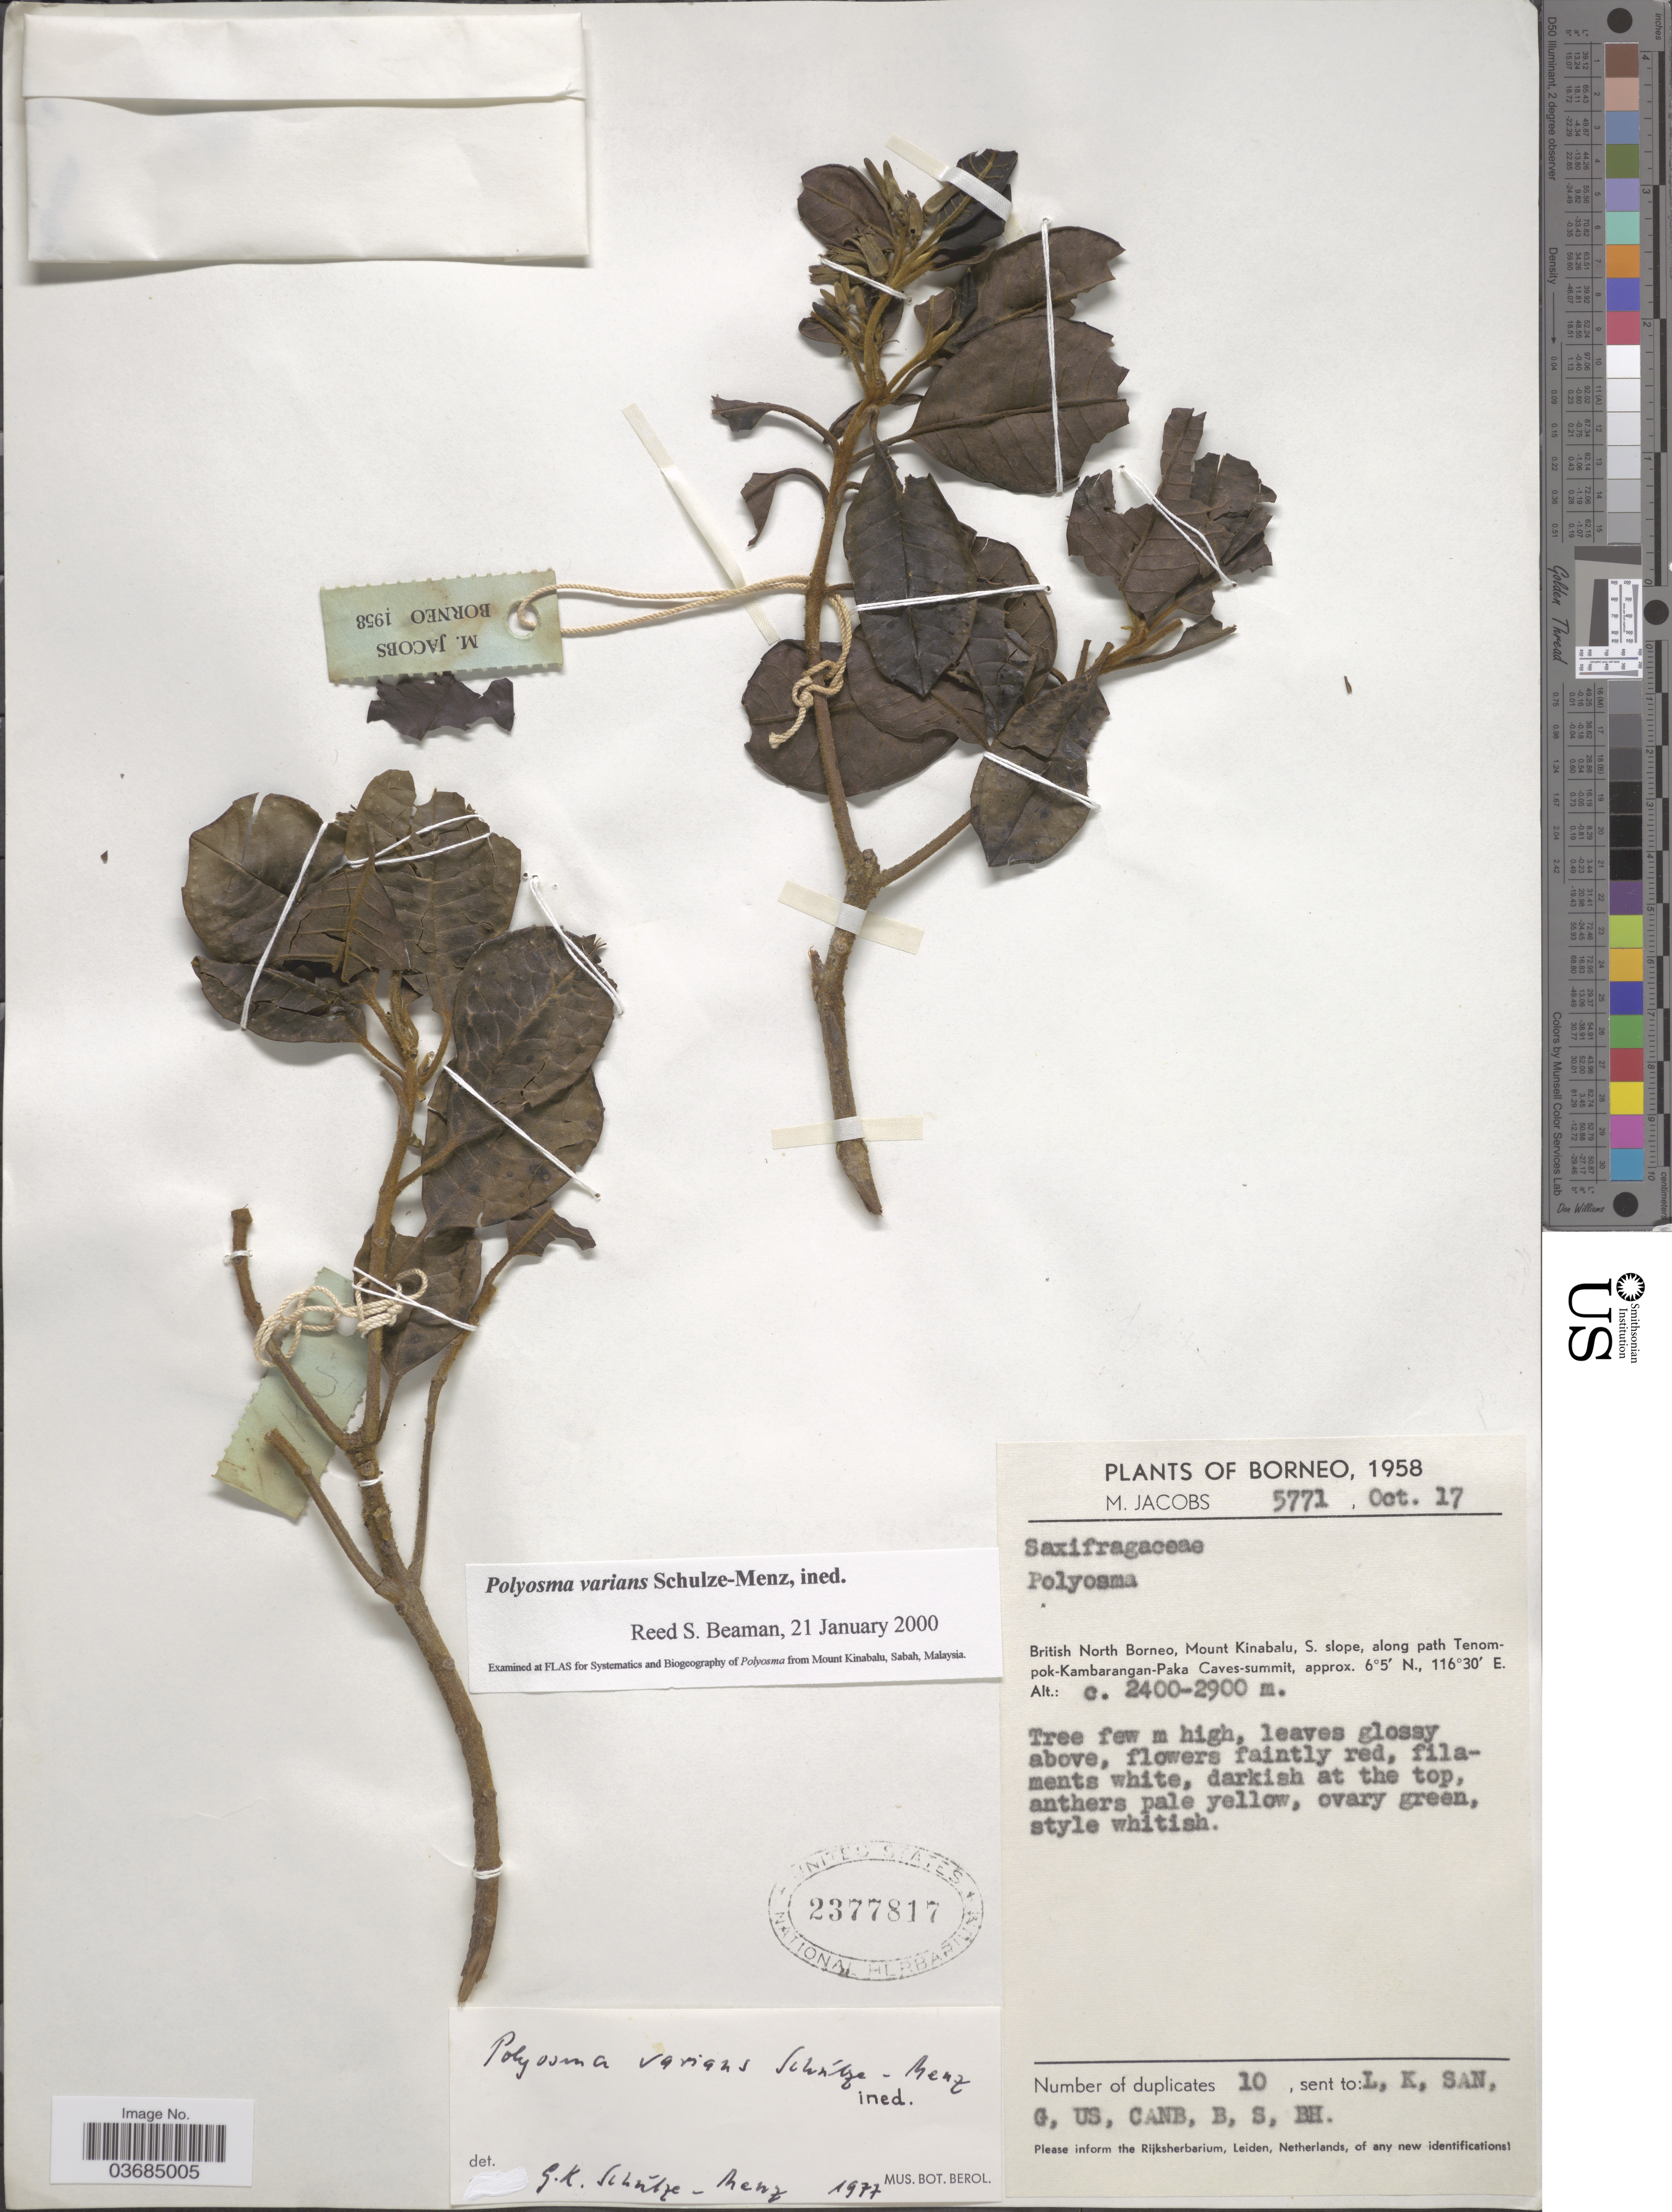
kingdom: Plantae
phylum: Tracheophyta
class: Magnoliopsida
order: Escalloniales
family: Escalloniaceae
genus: Polyosma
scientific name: Polyosma varians Schulze-Menz, ined.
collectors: M. Jacobs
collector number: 5771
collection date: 1958-10-17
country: Malaysia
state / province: Sabah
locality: Borneo. British North Borneo, Mount Kinabalu, S. slope, along path Tenompok-Kambarangan-Paka Caves-summit.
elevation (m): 2400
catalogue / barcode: US 2377817